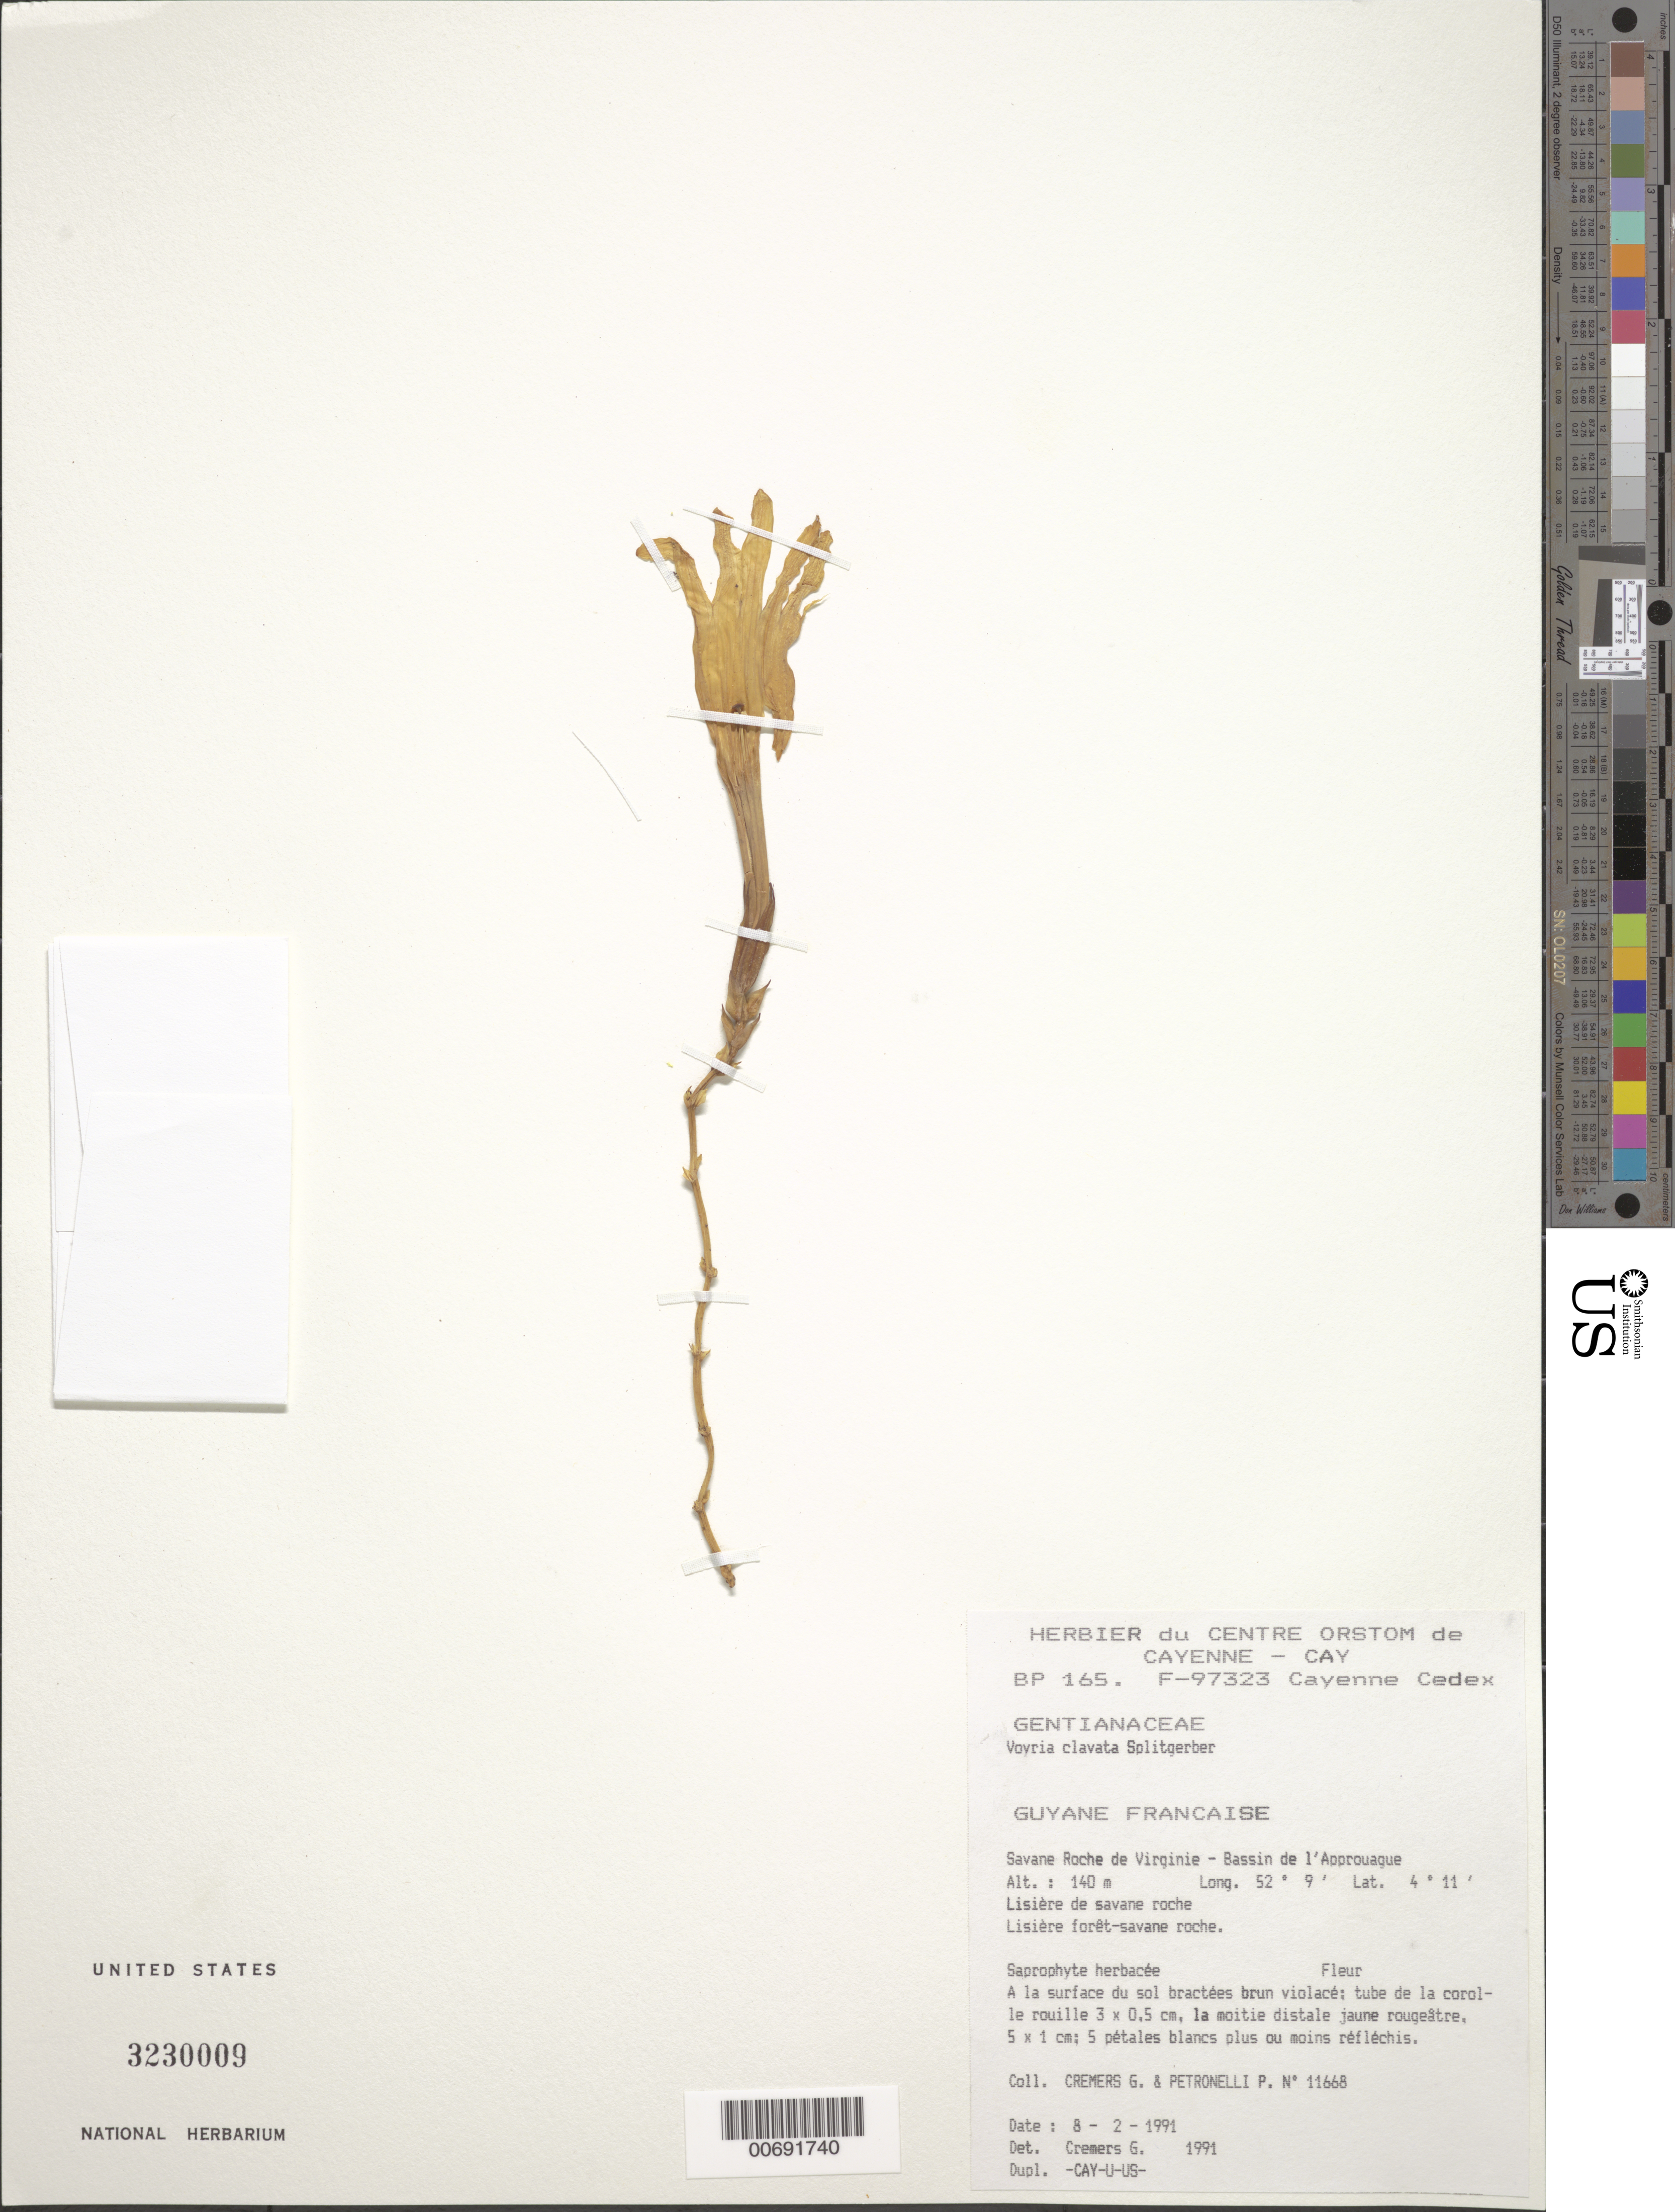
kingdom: Plantae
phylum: Tracheophyta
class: Magnoliopsida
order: Gentianales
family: Gentianaceae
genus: Voyria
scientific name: Voyria clavata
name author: Splitg.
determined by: Cremers, Georges A.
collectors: G. Cremers & P. Petronelli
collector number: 11668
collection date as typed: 8-Feb-91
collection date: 1991-02-08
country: French Guiana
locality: Savane Roche de Virginie, Bassin de l'Approuague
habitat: Lisière de savane roche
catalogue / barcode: US 3230009